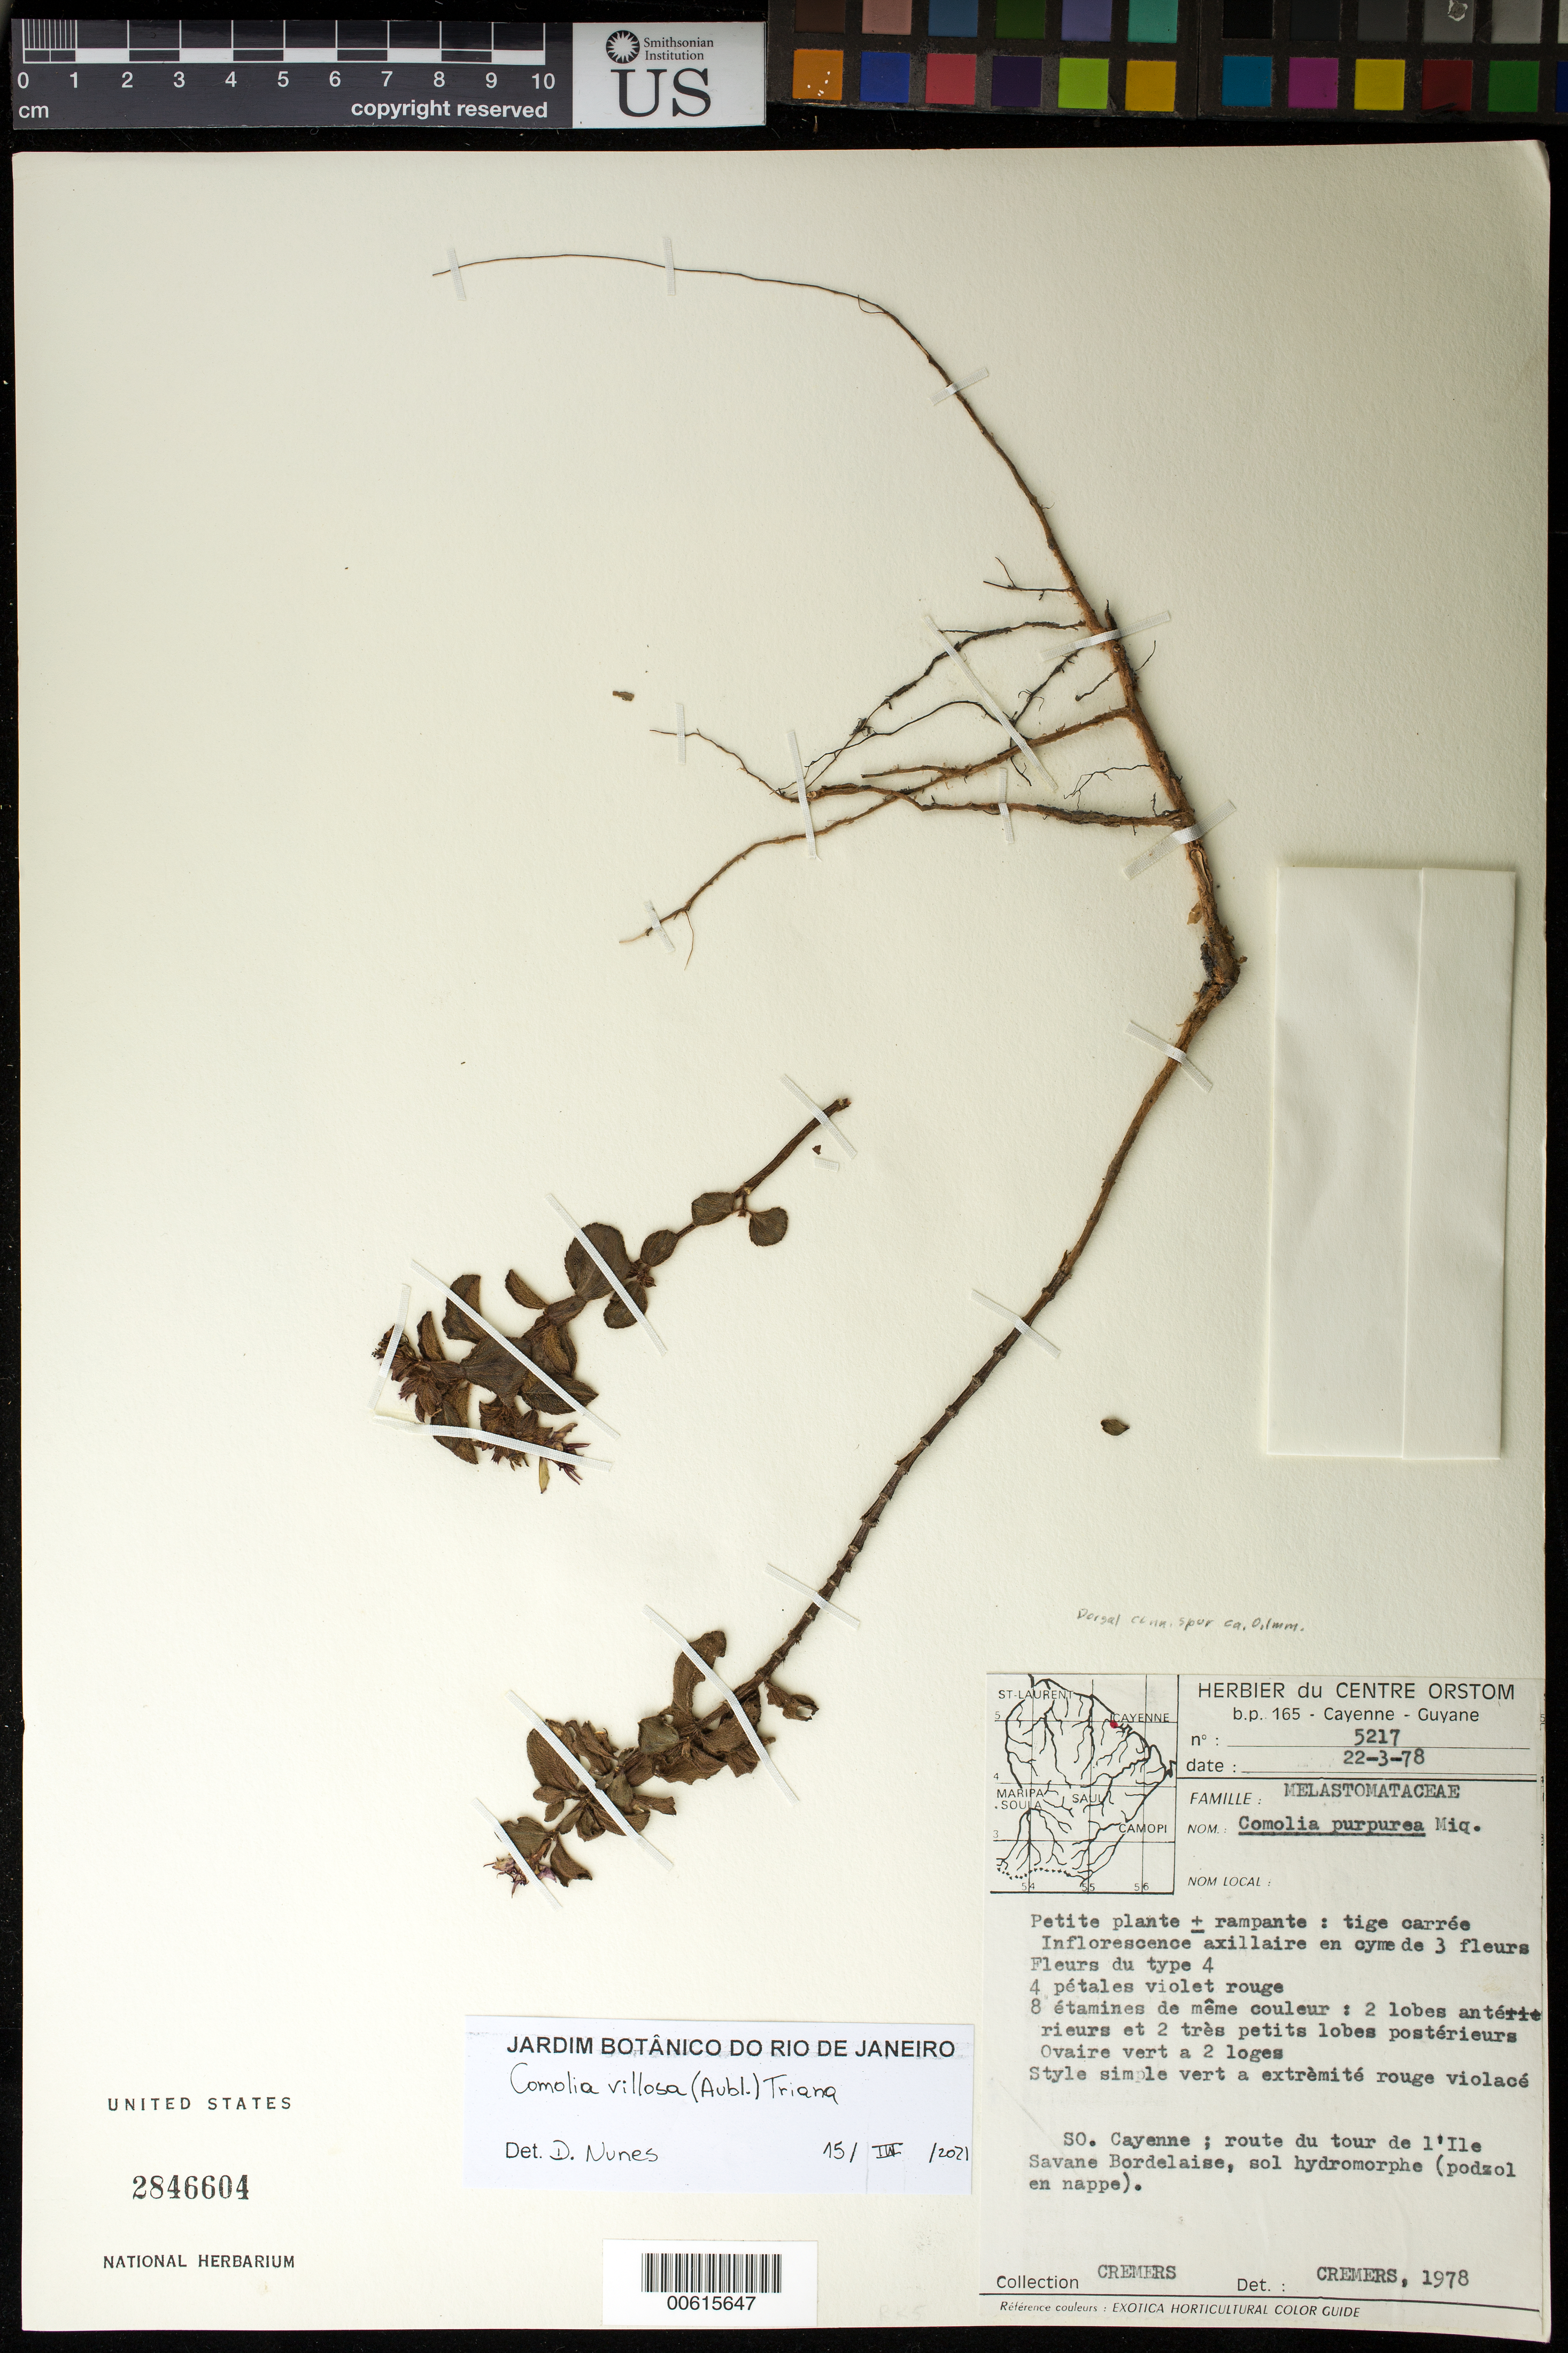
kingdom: Plantae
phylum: Tracheophyta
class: Magnoliopsida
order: Myrtales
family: Melastomataceae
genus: Comolia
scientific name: Comolia purpurea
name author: Miq.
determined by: Cremers, Georges A.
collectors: G. Cremers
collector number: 5217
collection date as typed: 22-Mar-78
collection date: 1978-03-22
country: French Guiana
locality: Savane Bordelaise, route du tour de l'Ile SW de Cayenne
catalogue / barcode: US 2846604